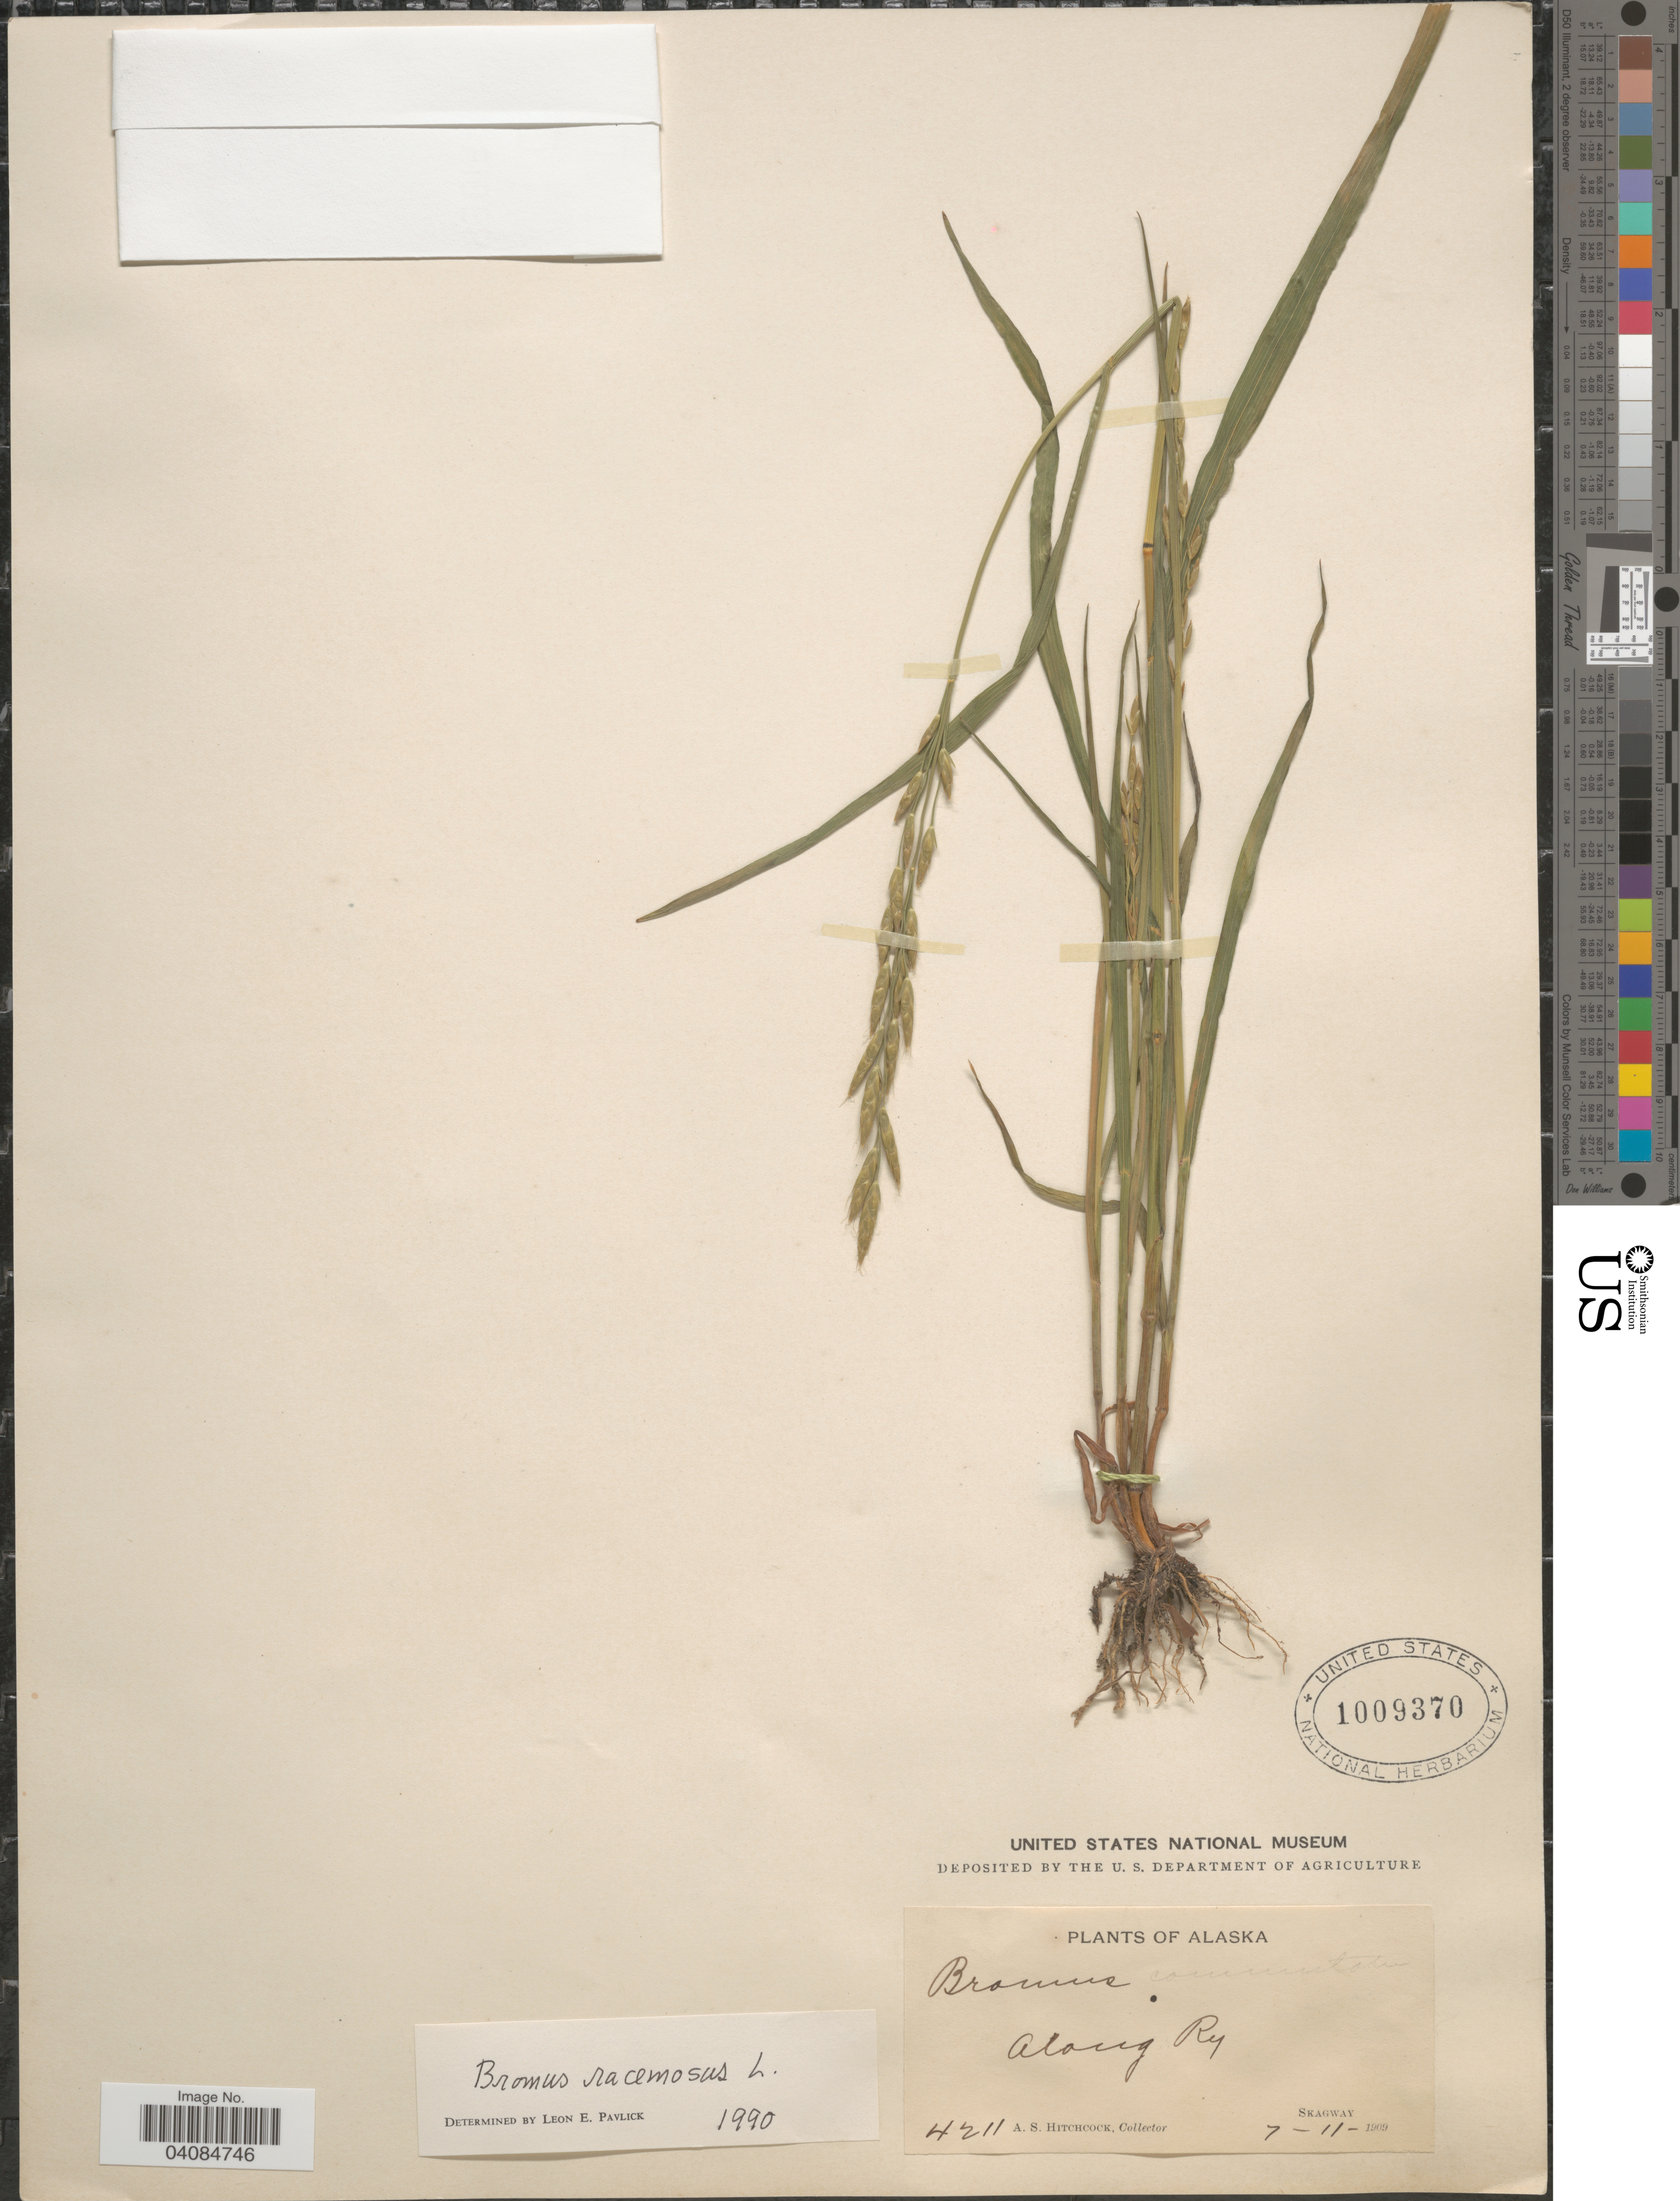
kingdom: Plantae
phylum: Tracheophyta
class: Liliopsida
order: Poales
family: Poaceae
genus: Bromus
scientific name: Bromus racemosus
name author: L.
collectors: A. S. Hitchcock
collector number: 4211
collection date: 1909-07-11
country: United States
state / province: Alaska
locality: Along Ry. Skagway.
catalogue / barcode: US 1009370